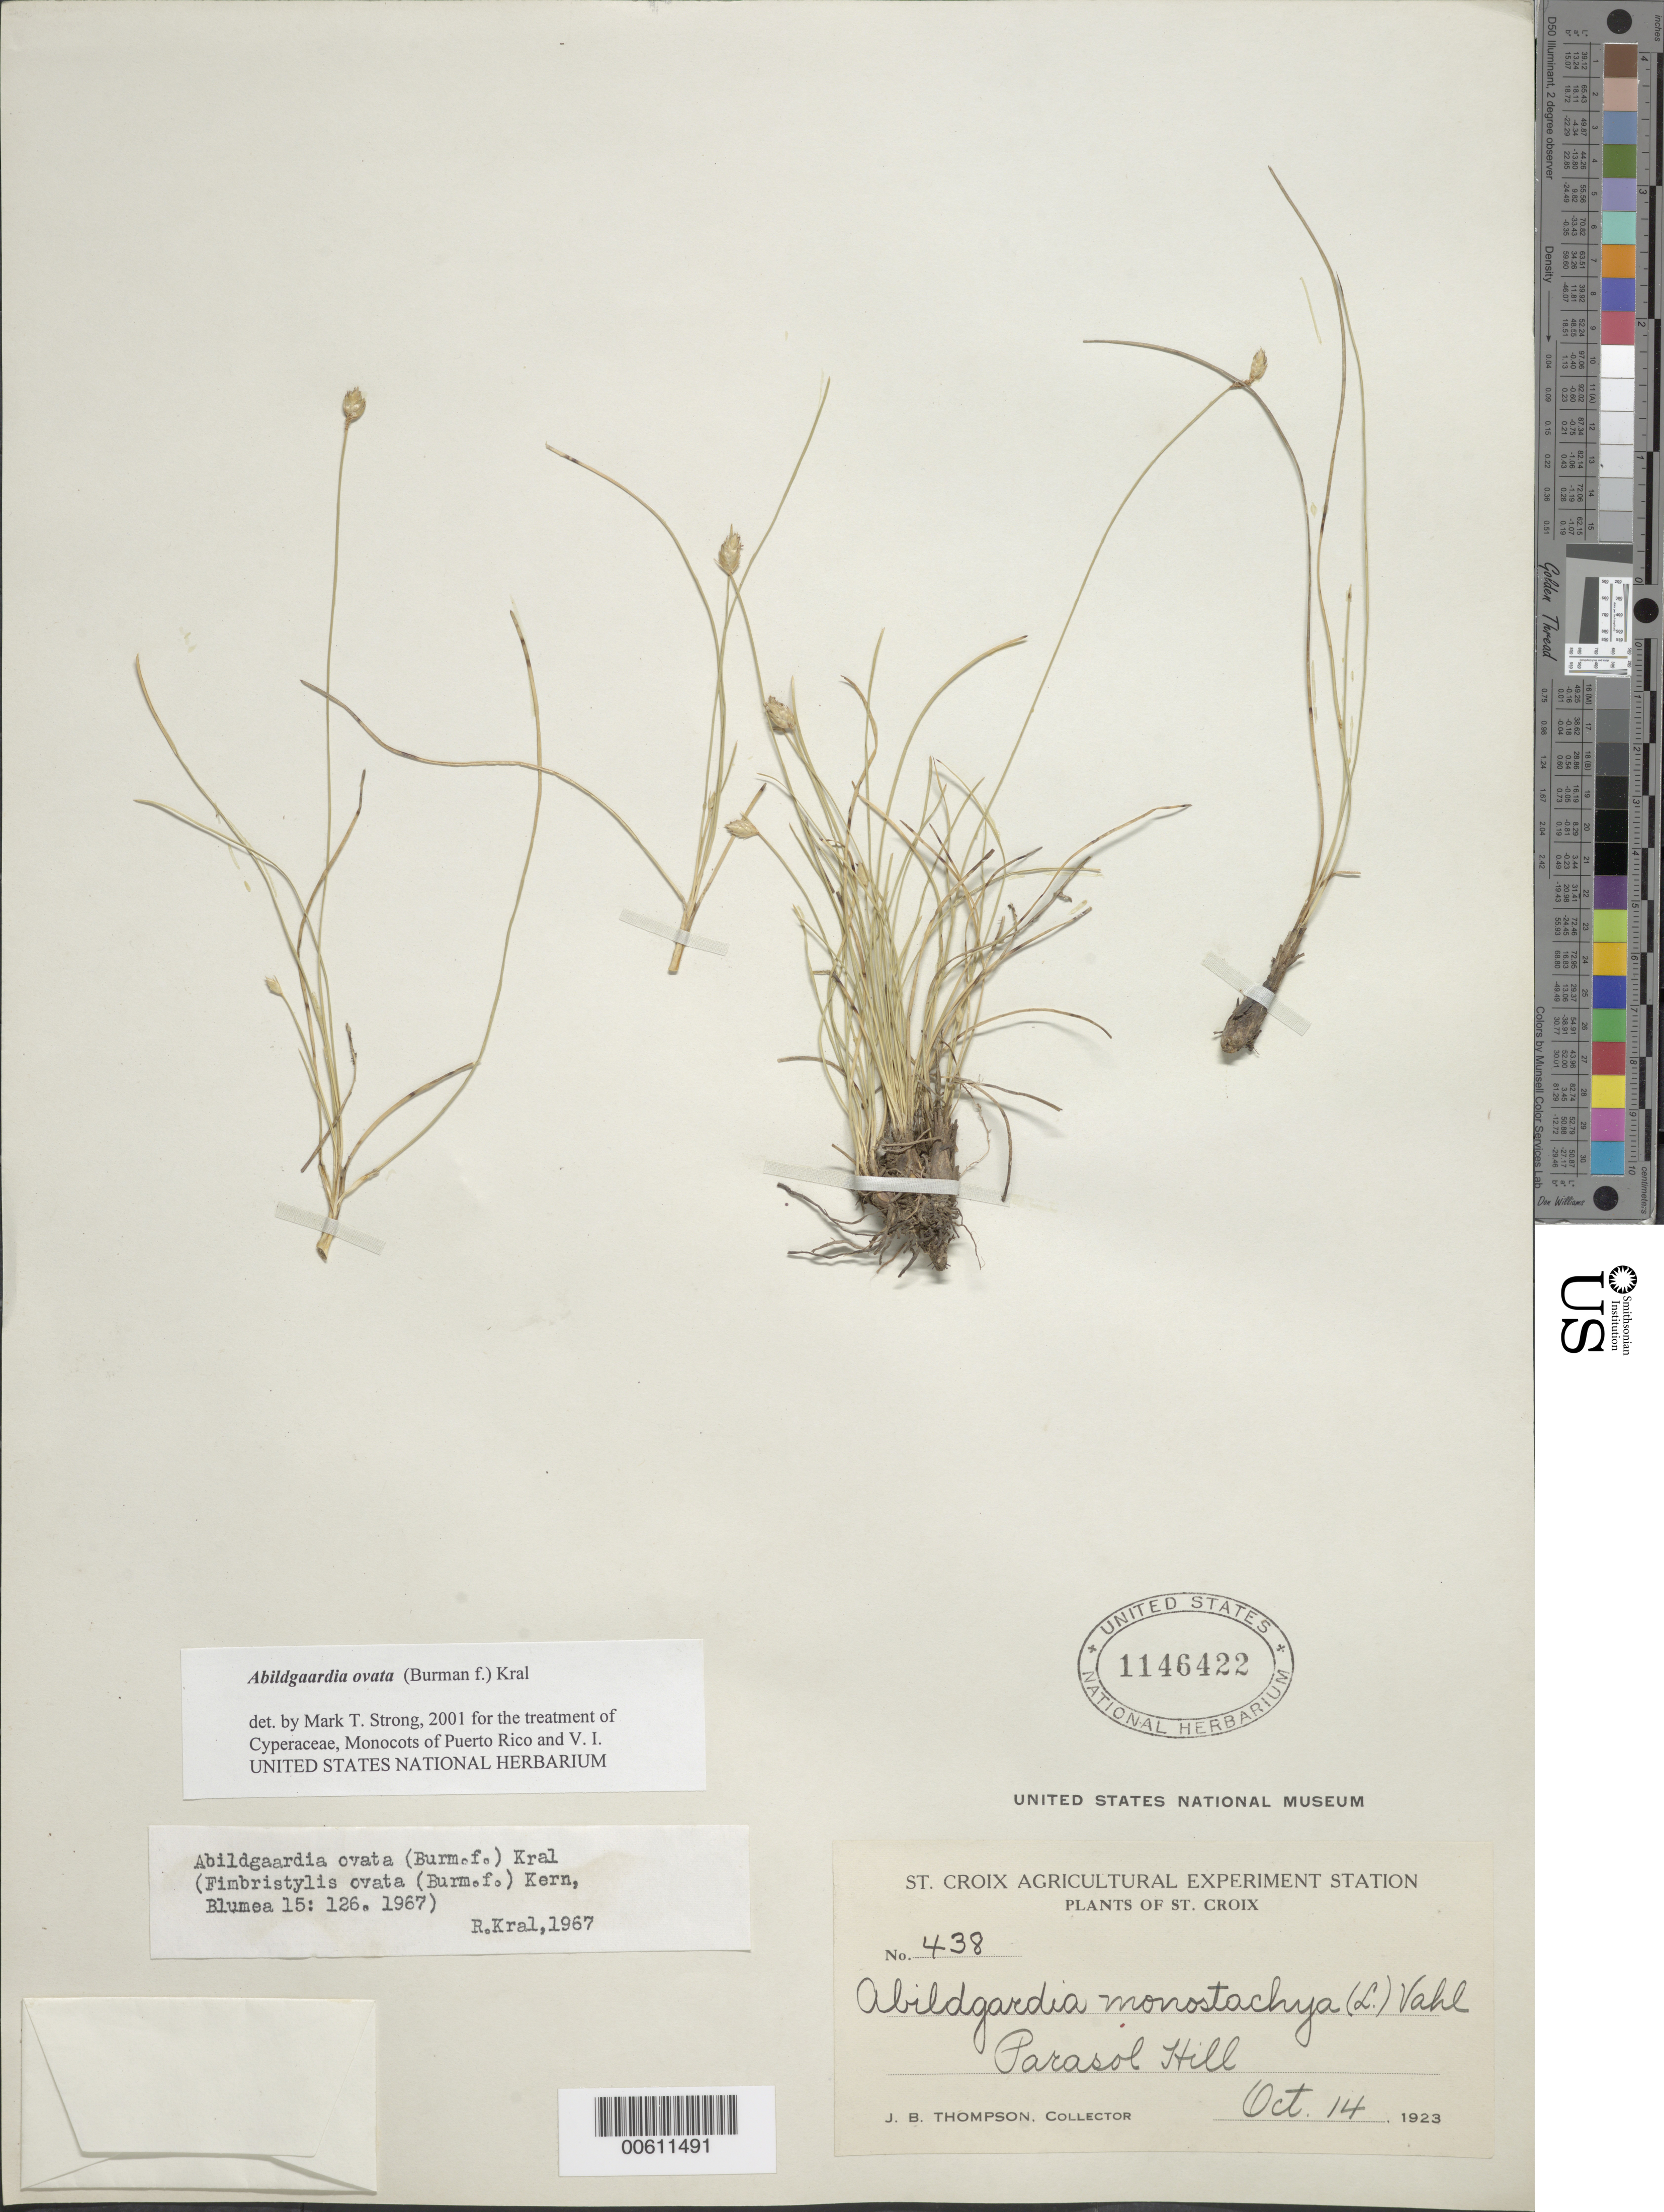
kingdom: Plantae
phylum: Tracheophyta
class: Liliopsida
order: Poales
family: Cyperaceae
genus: Abildgaardia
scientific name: Abildgaardia ovata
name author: (Burm. f.) Kral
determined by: Strong, M. T., (US), Smithsonian Institution - National Museum of Natural History (UNITED STATES)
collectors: J. B. Thompson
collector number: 438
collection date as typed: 14 Oct 1923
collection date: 1923-10-14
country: U.S. Virgin Islands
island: St. Croix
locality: St. Croix: Parasol Hill.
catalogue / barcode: US 1146422